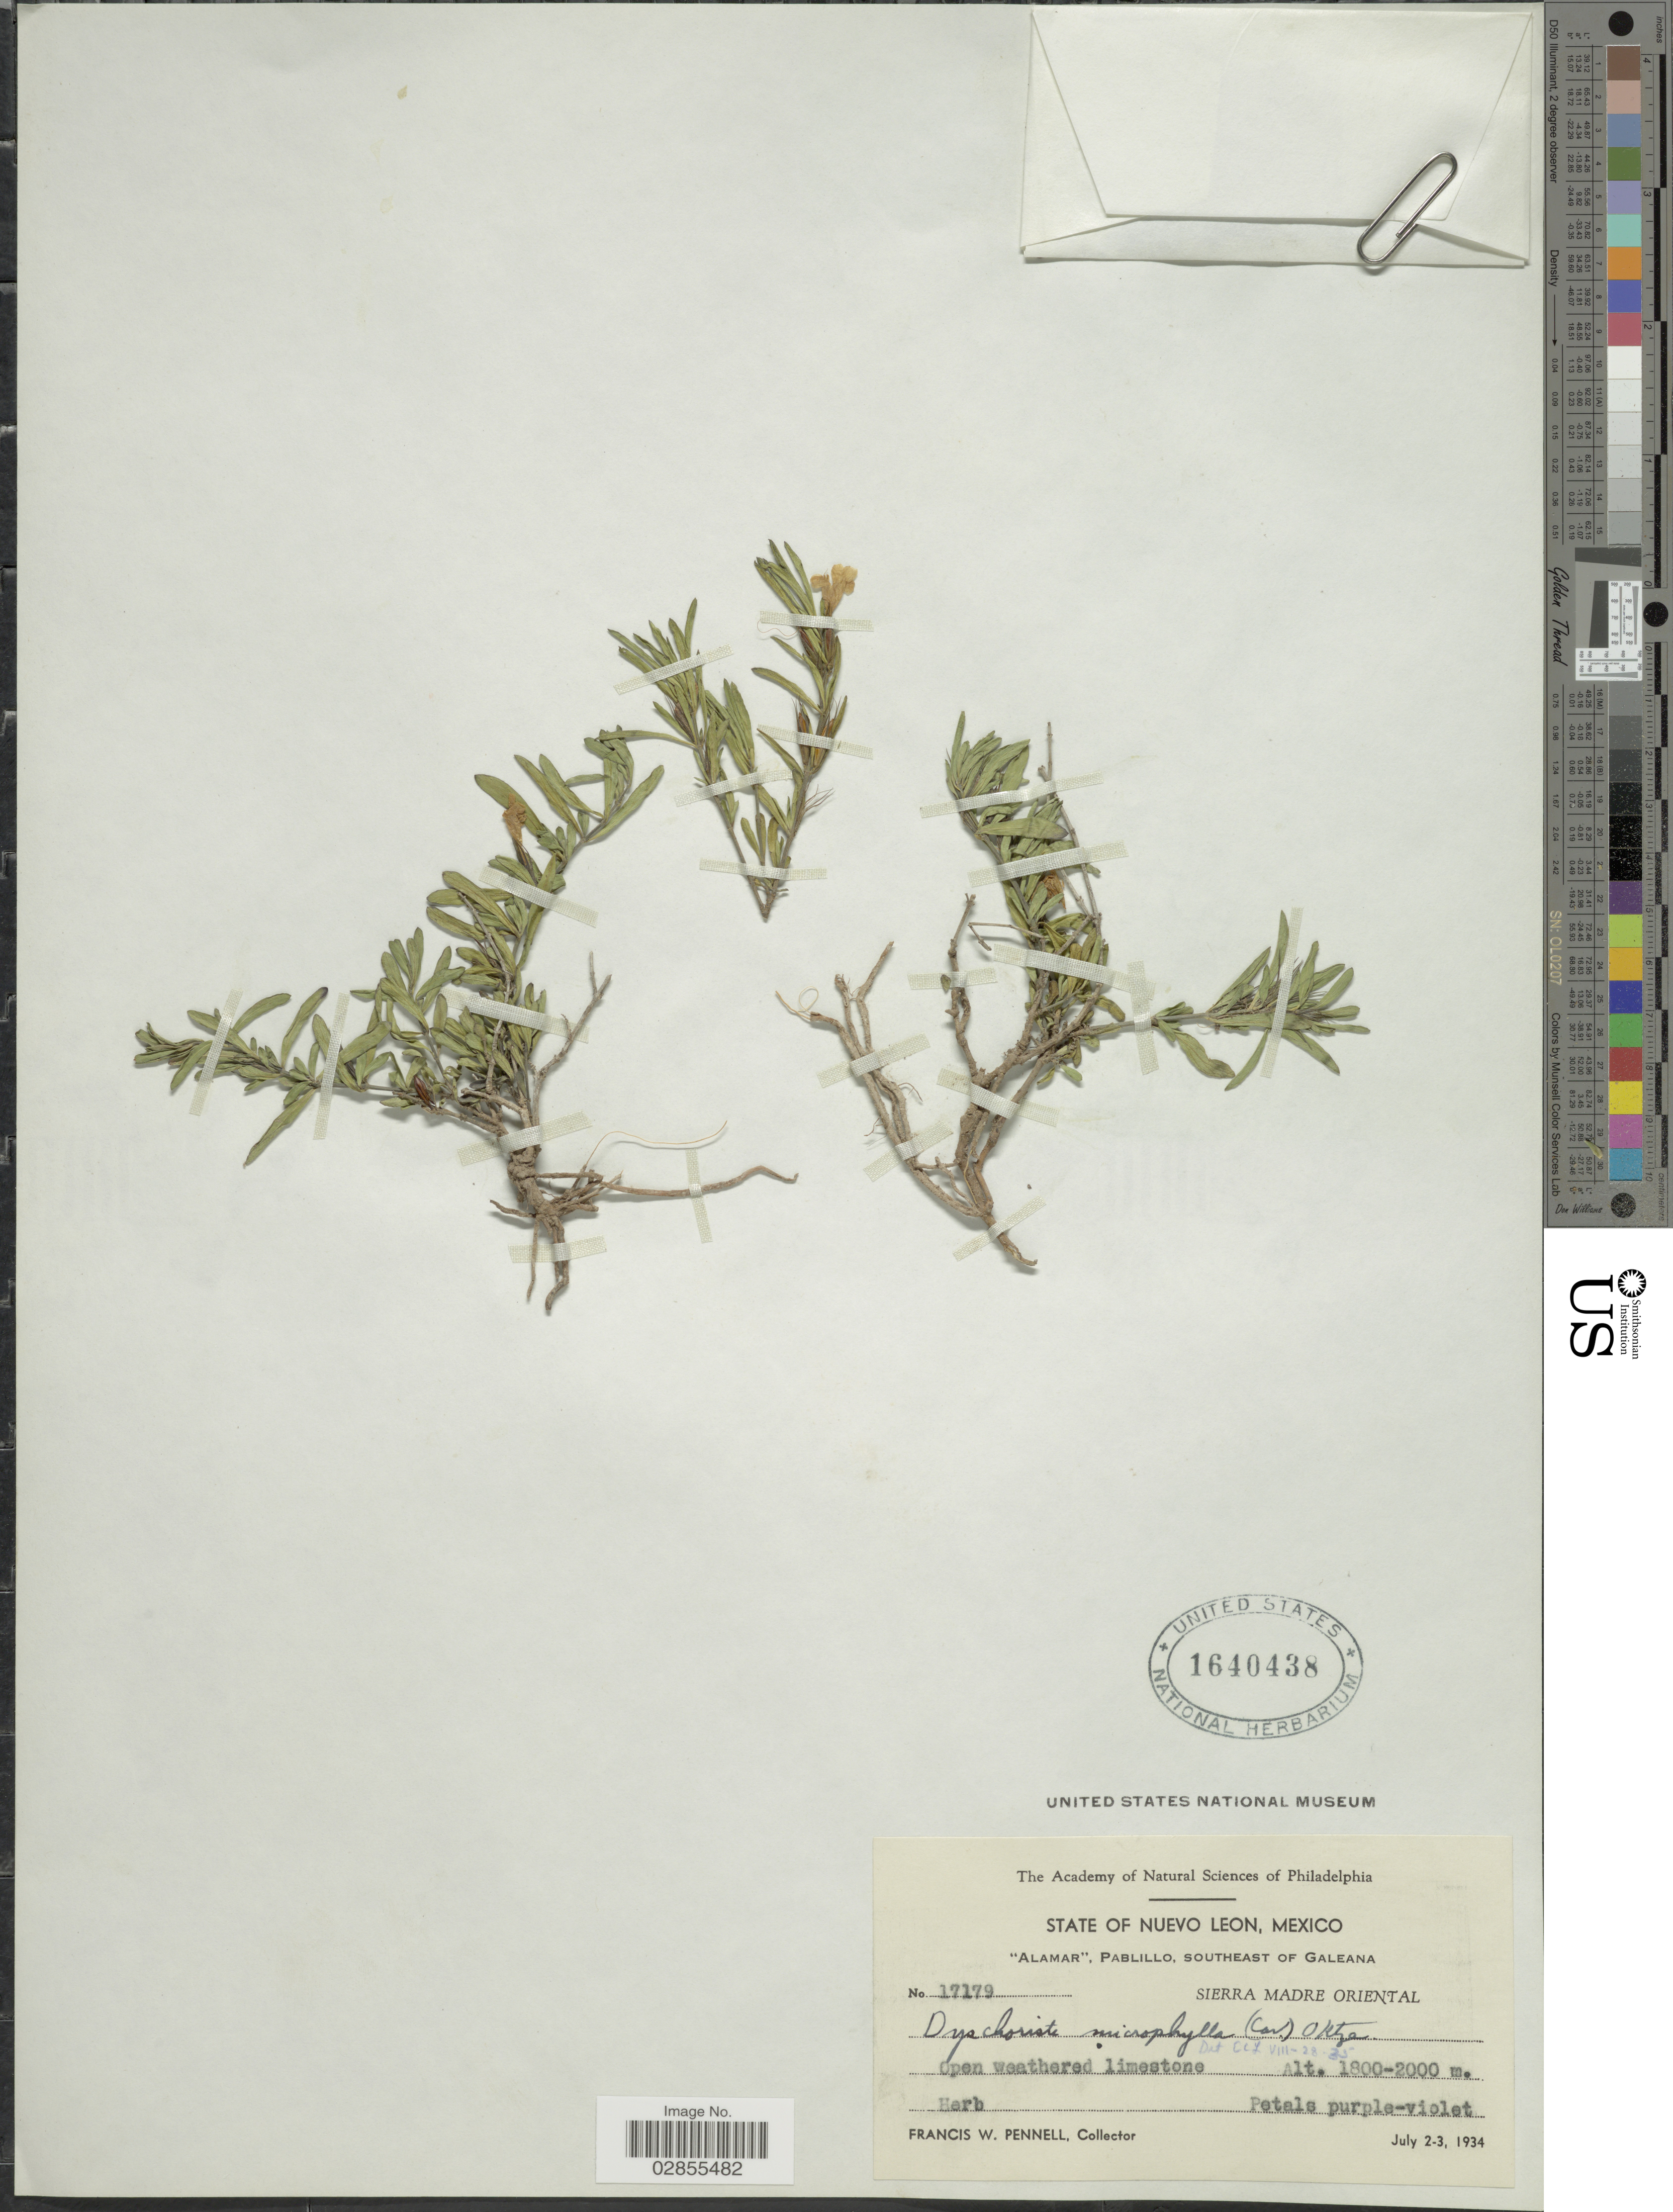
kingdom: Plantae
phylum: Tracheophyta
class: Magnoliopsida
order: Lamiales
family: Acanthaceae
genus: Dyschoriste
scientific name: Dyschoriste microphylla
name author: (Cav.) Kuntze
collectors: F. W. Pennell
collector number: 17179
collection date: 1934-07-02/1934-07-03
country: Mexico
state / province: Nuevo León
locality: Alamar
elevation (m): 1800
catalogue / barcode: US 1640438